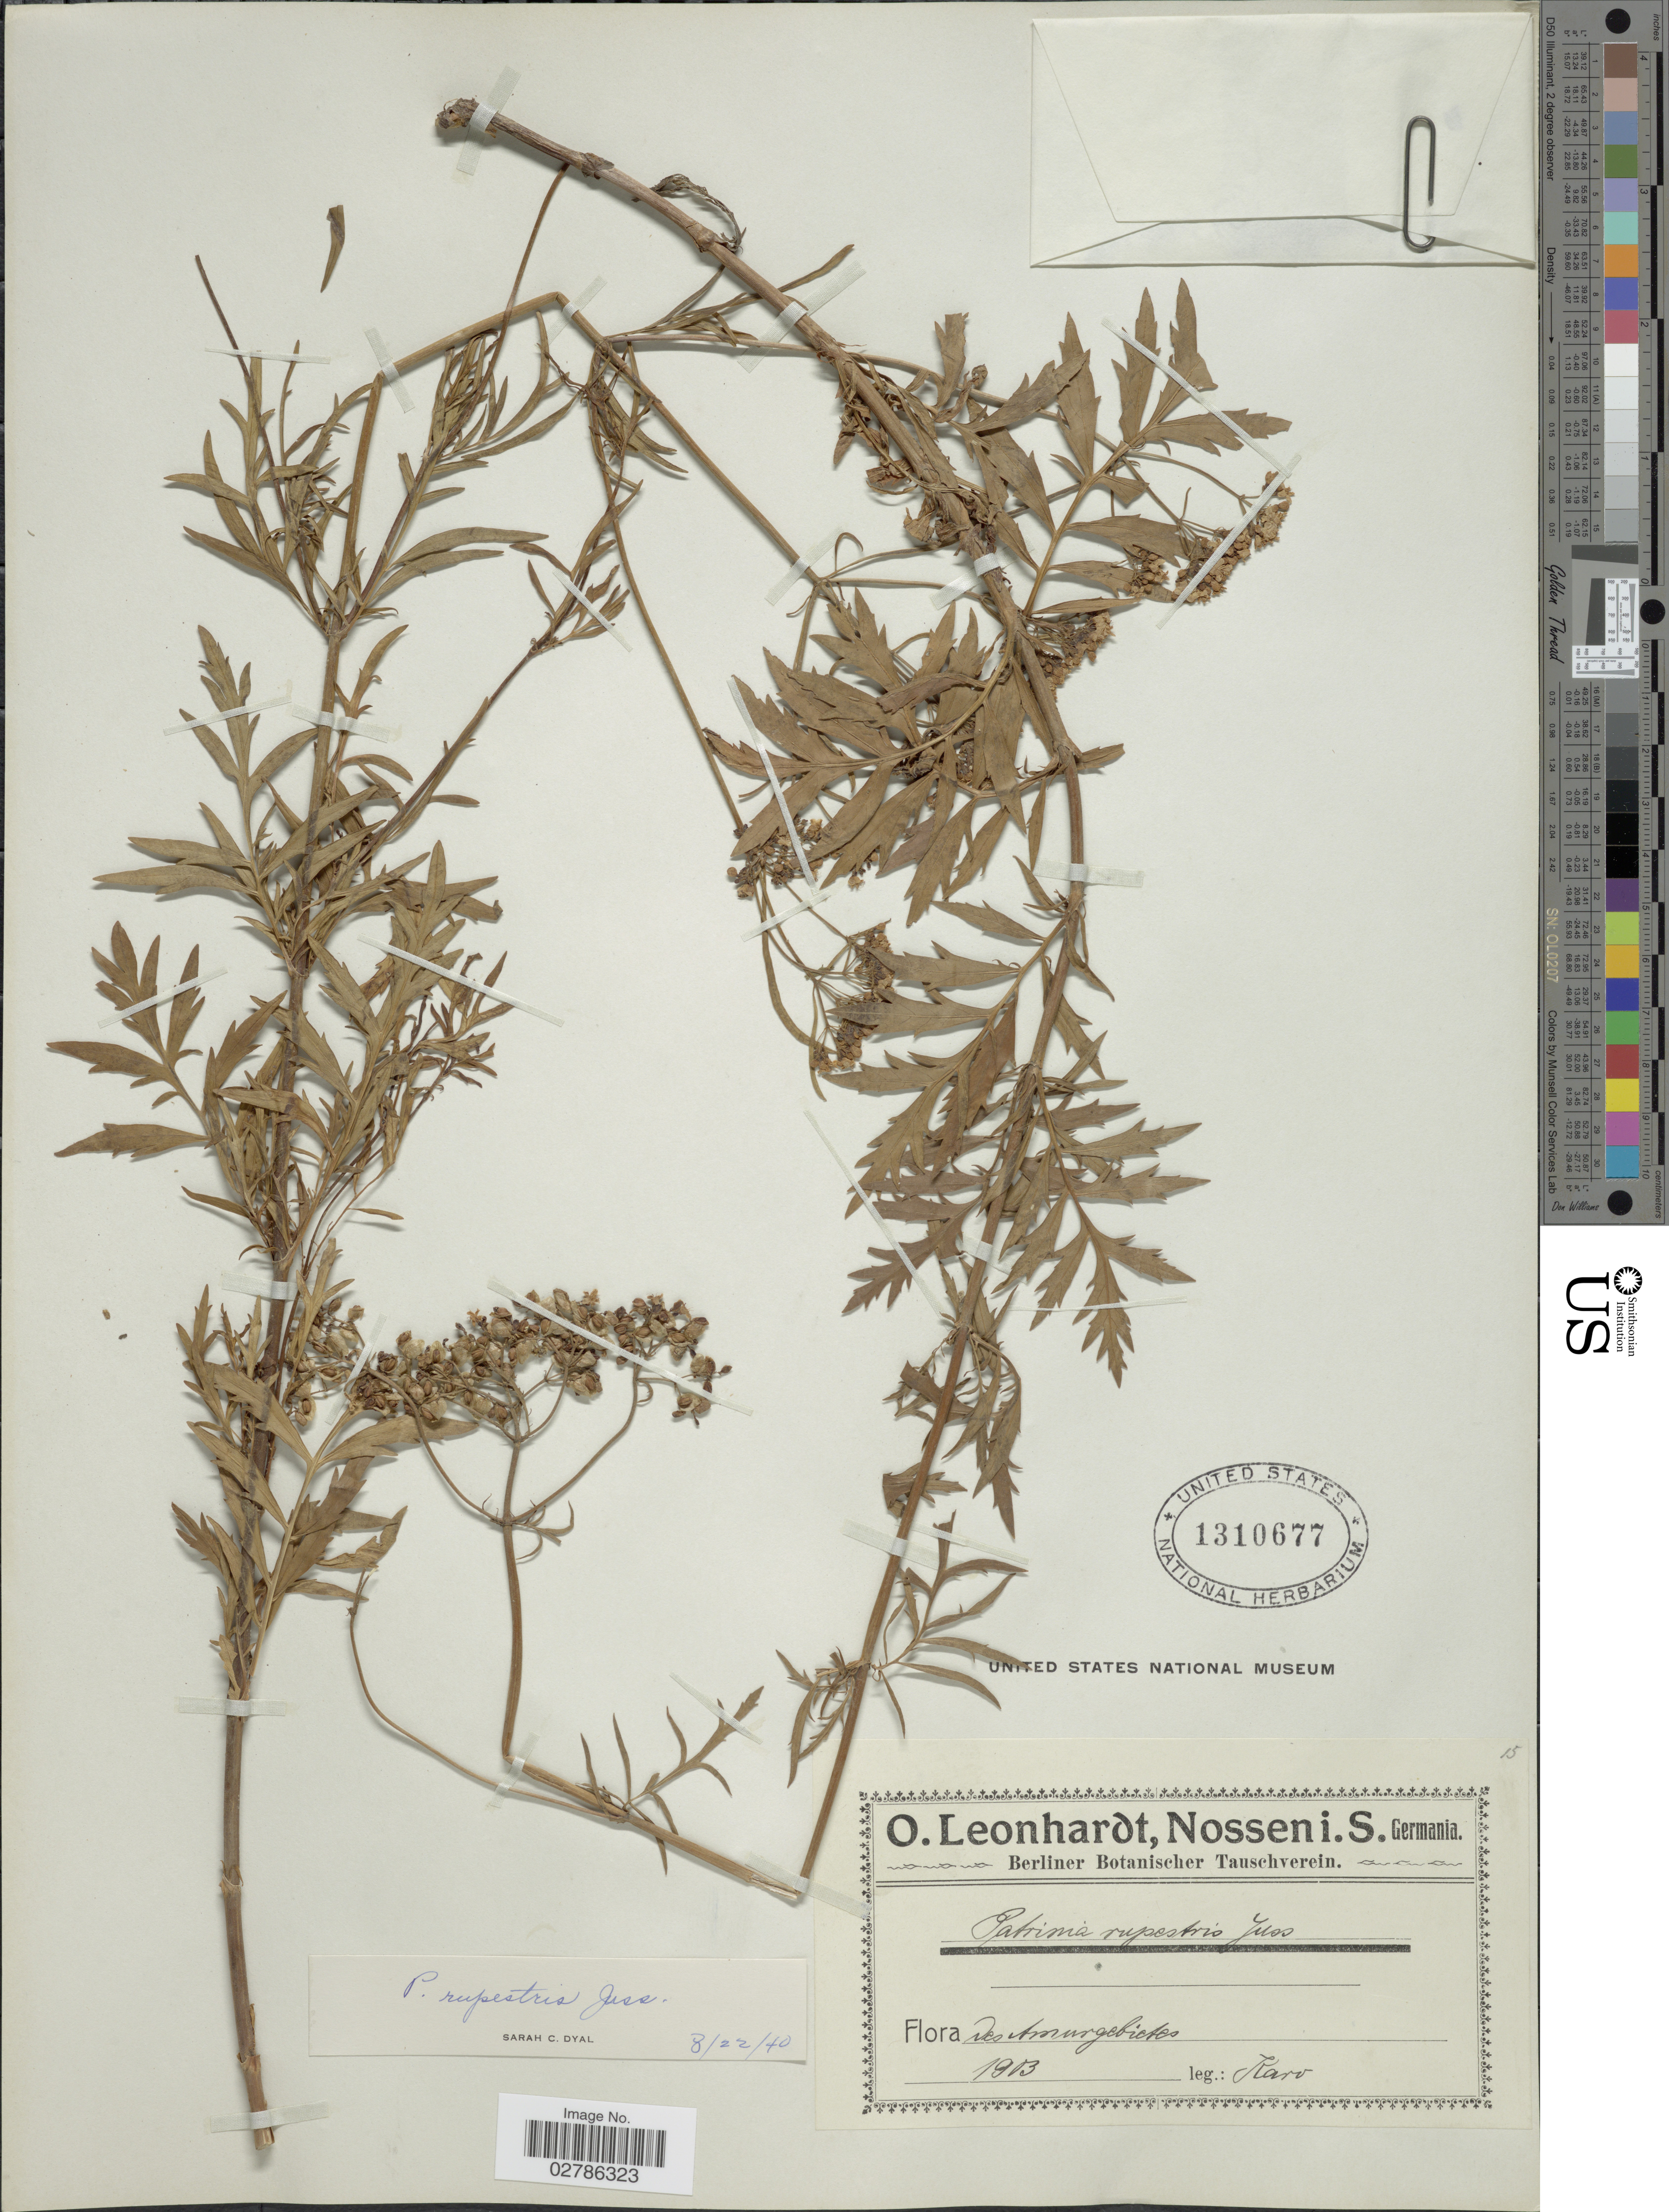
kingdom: Plantae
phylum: Tracheophyta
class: Magnoliopsida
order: Dipsacales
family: Caprifoliaceae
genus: Patrinia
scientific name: Patrinia rupestris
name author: (Pall.) Dufr.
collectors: Karo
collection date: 1903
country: Russian Federation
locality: Des Amurgebietes.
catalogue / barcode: US 1310677